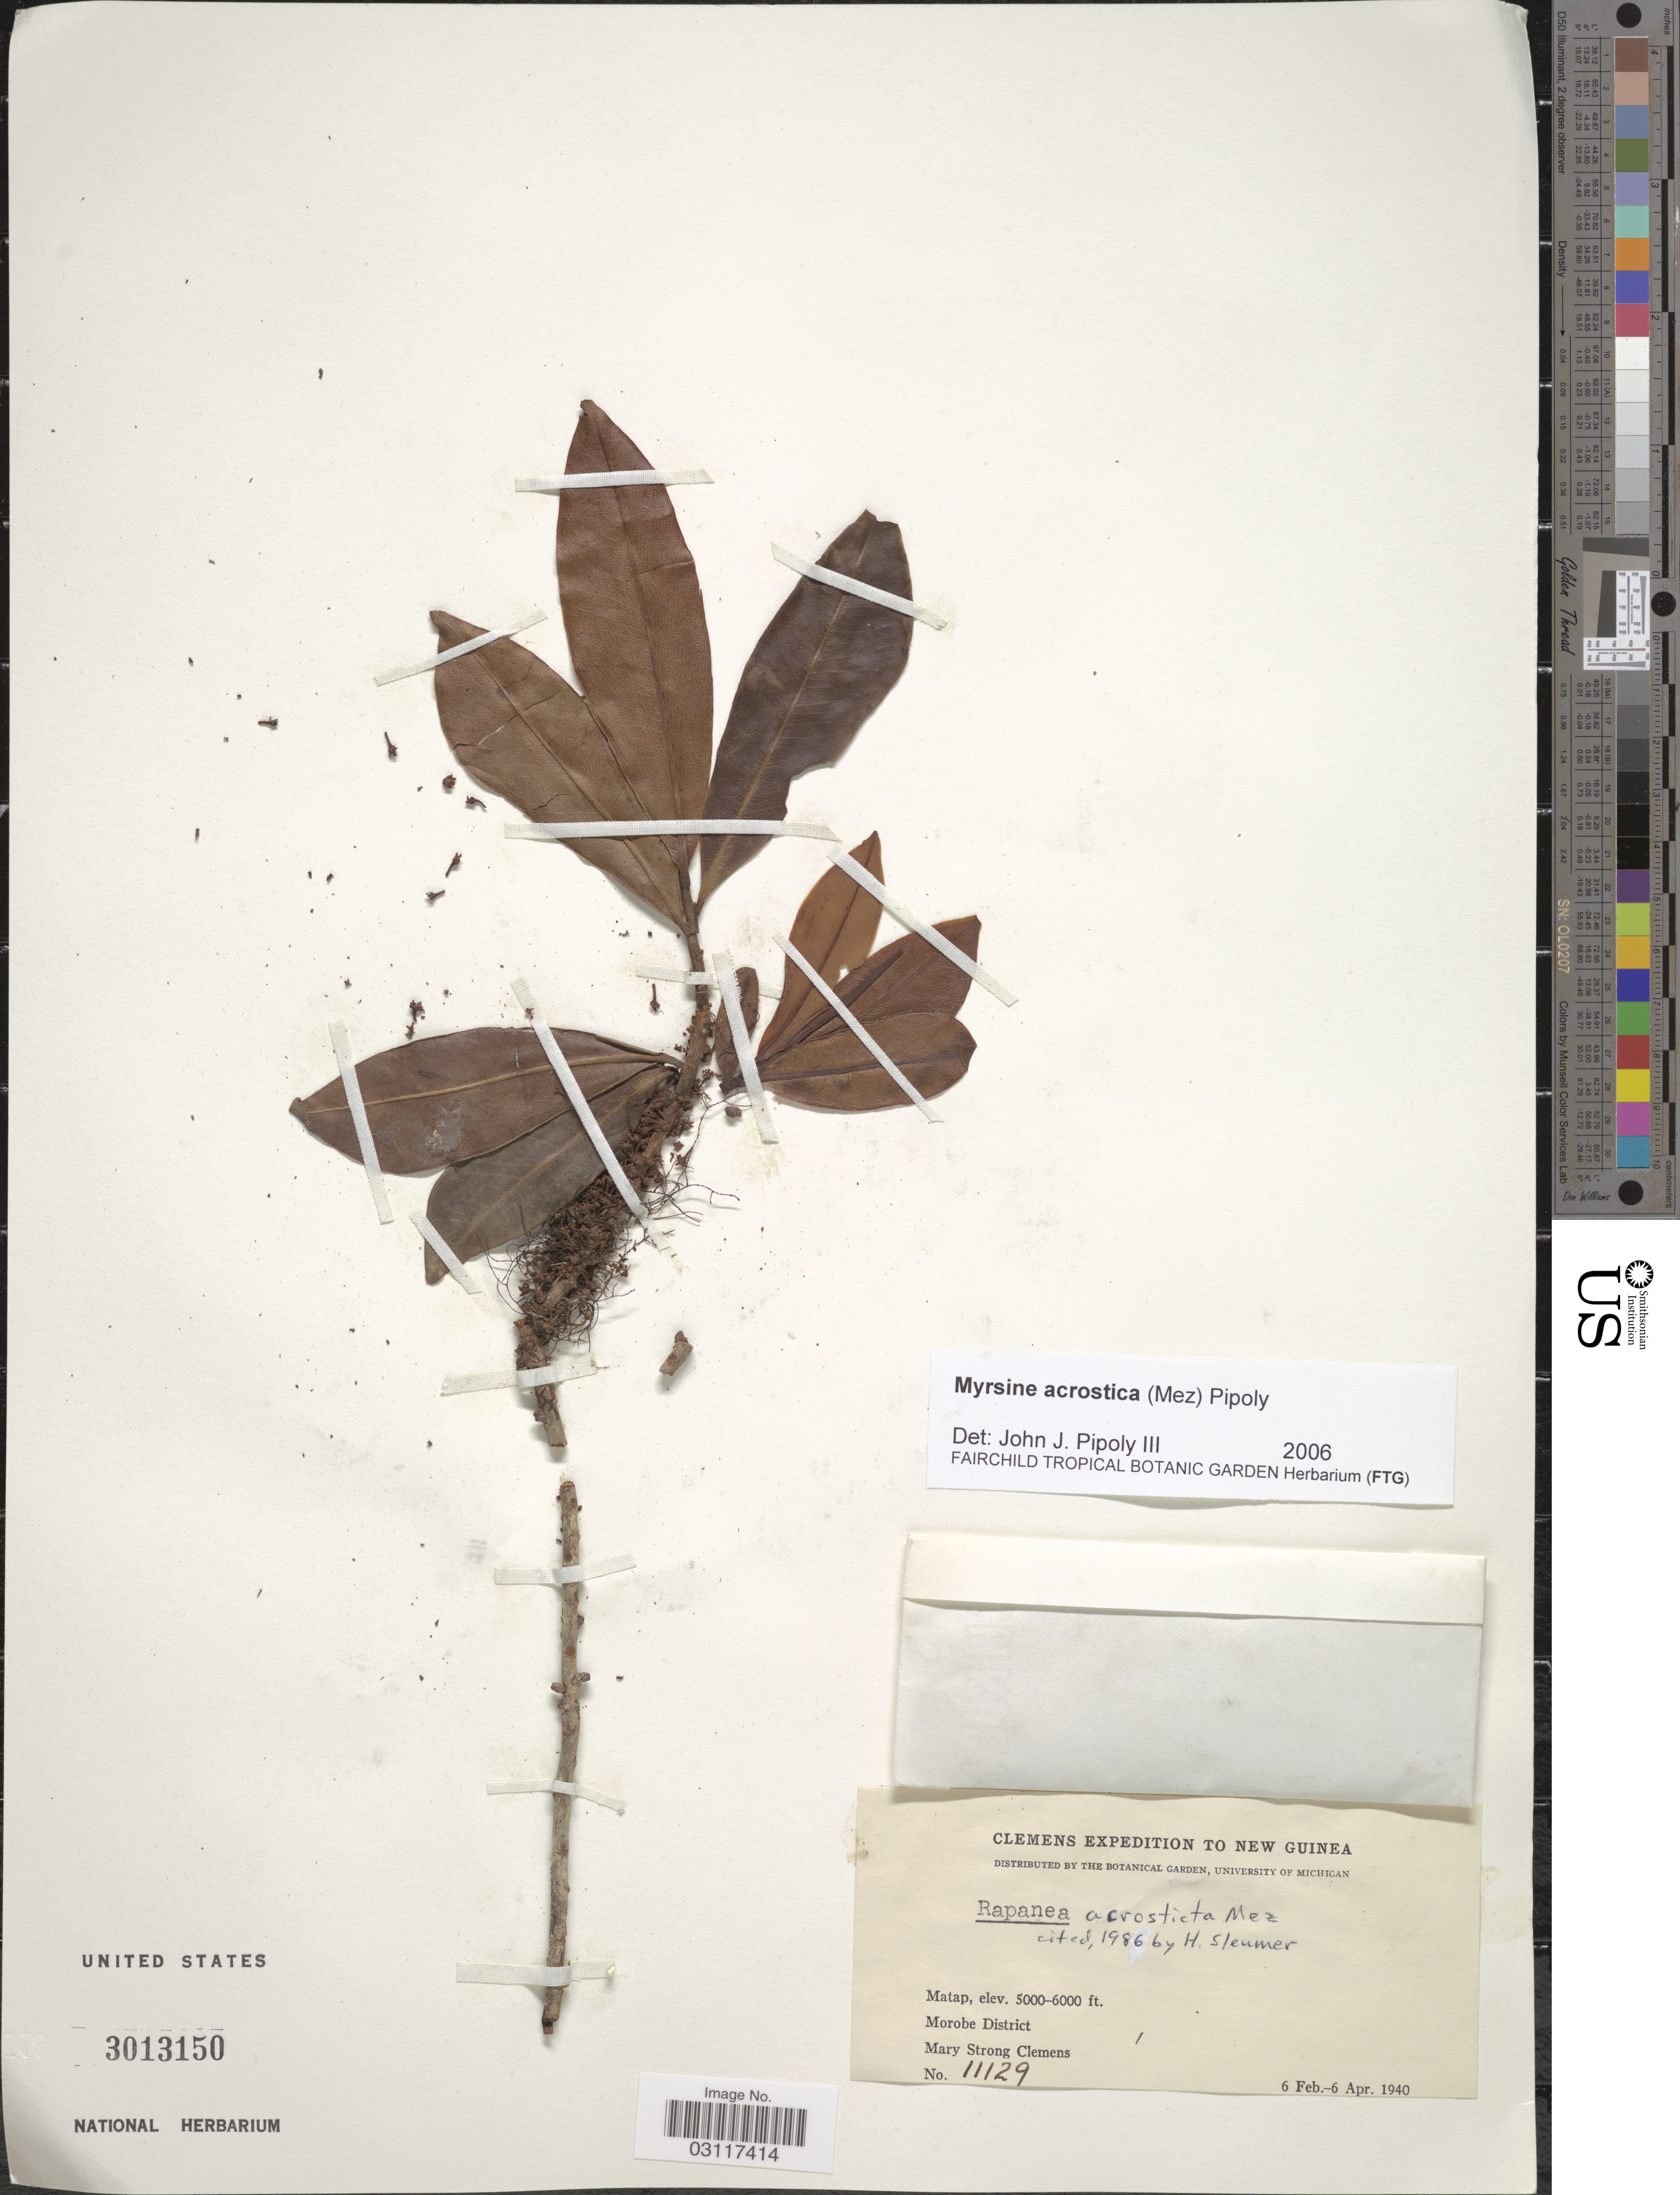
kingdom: Plantae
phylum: Tracheophyta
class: Magnoliopsida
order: Ericales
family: Primulaceae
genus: Myrsine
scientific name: Myrsine acrosticta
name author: (Mez) Pipoly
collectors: M. S. Clemens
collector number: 11129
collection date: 1940-02-06/1940-04-06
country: Papua New Guinea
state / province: Morobe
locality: New Guinea, Matap, Morobe District.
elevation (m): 1524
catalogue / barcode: US 3013150